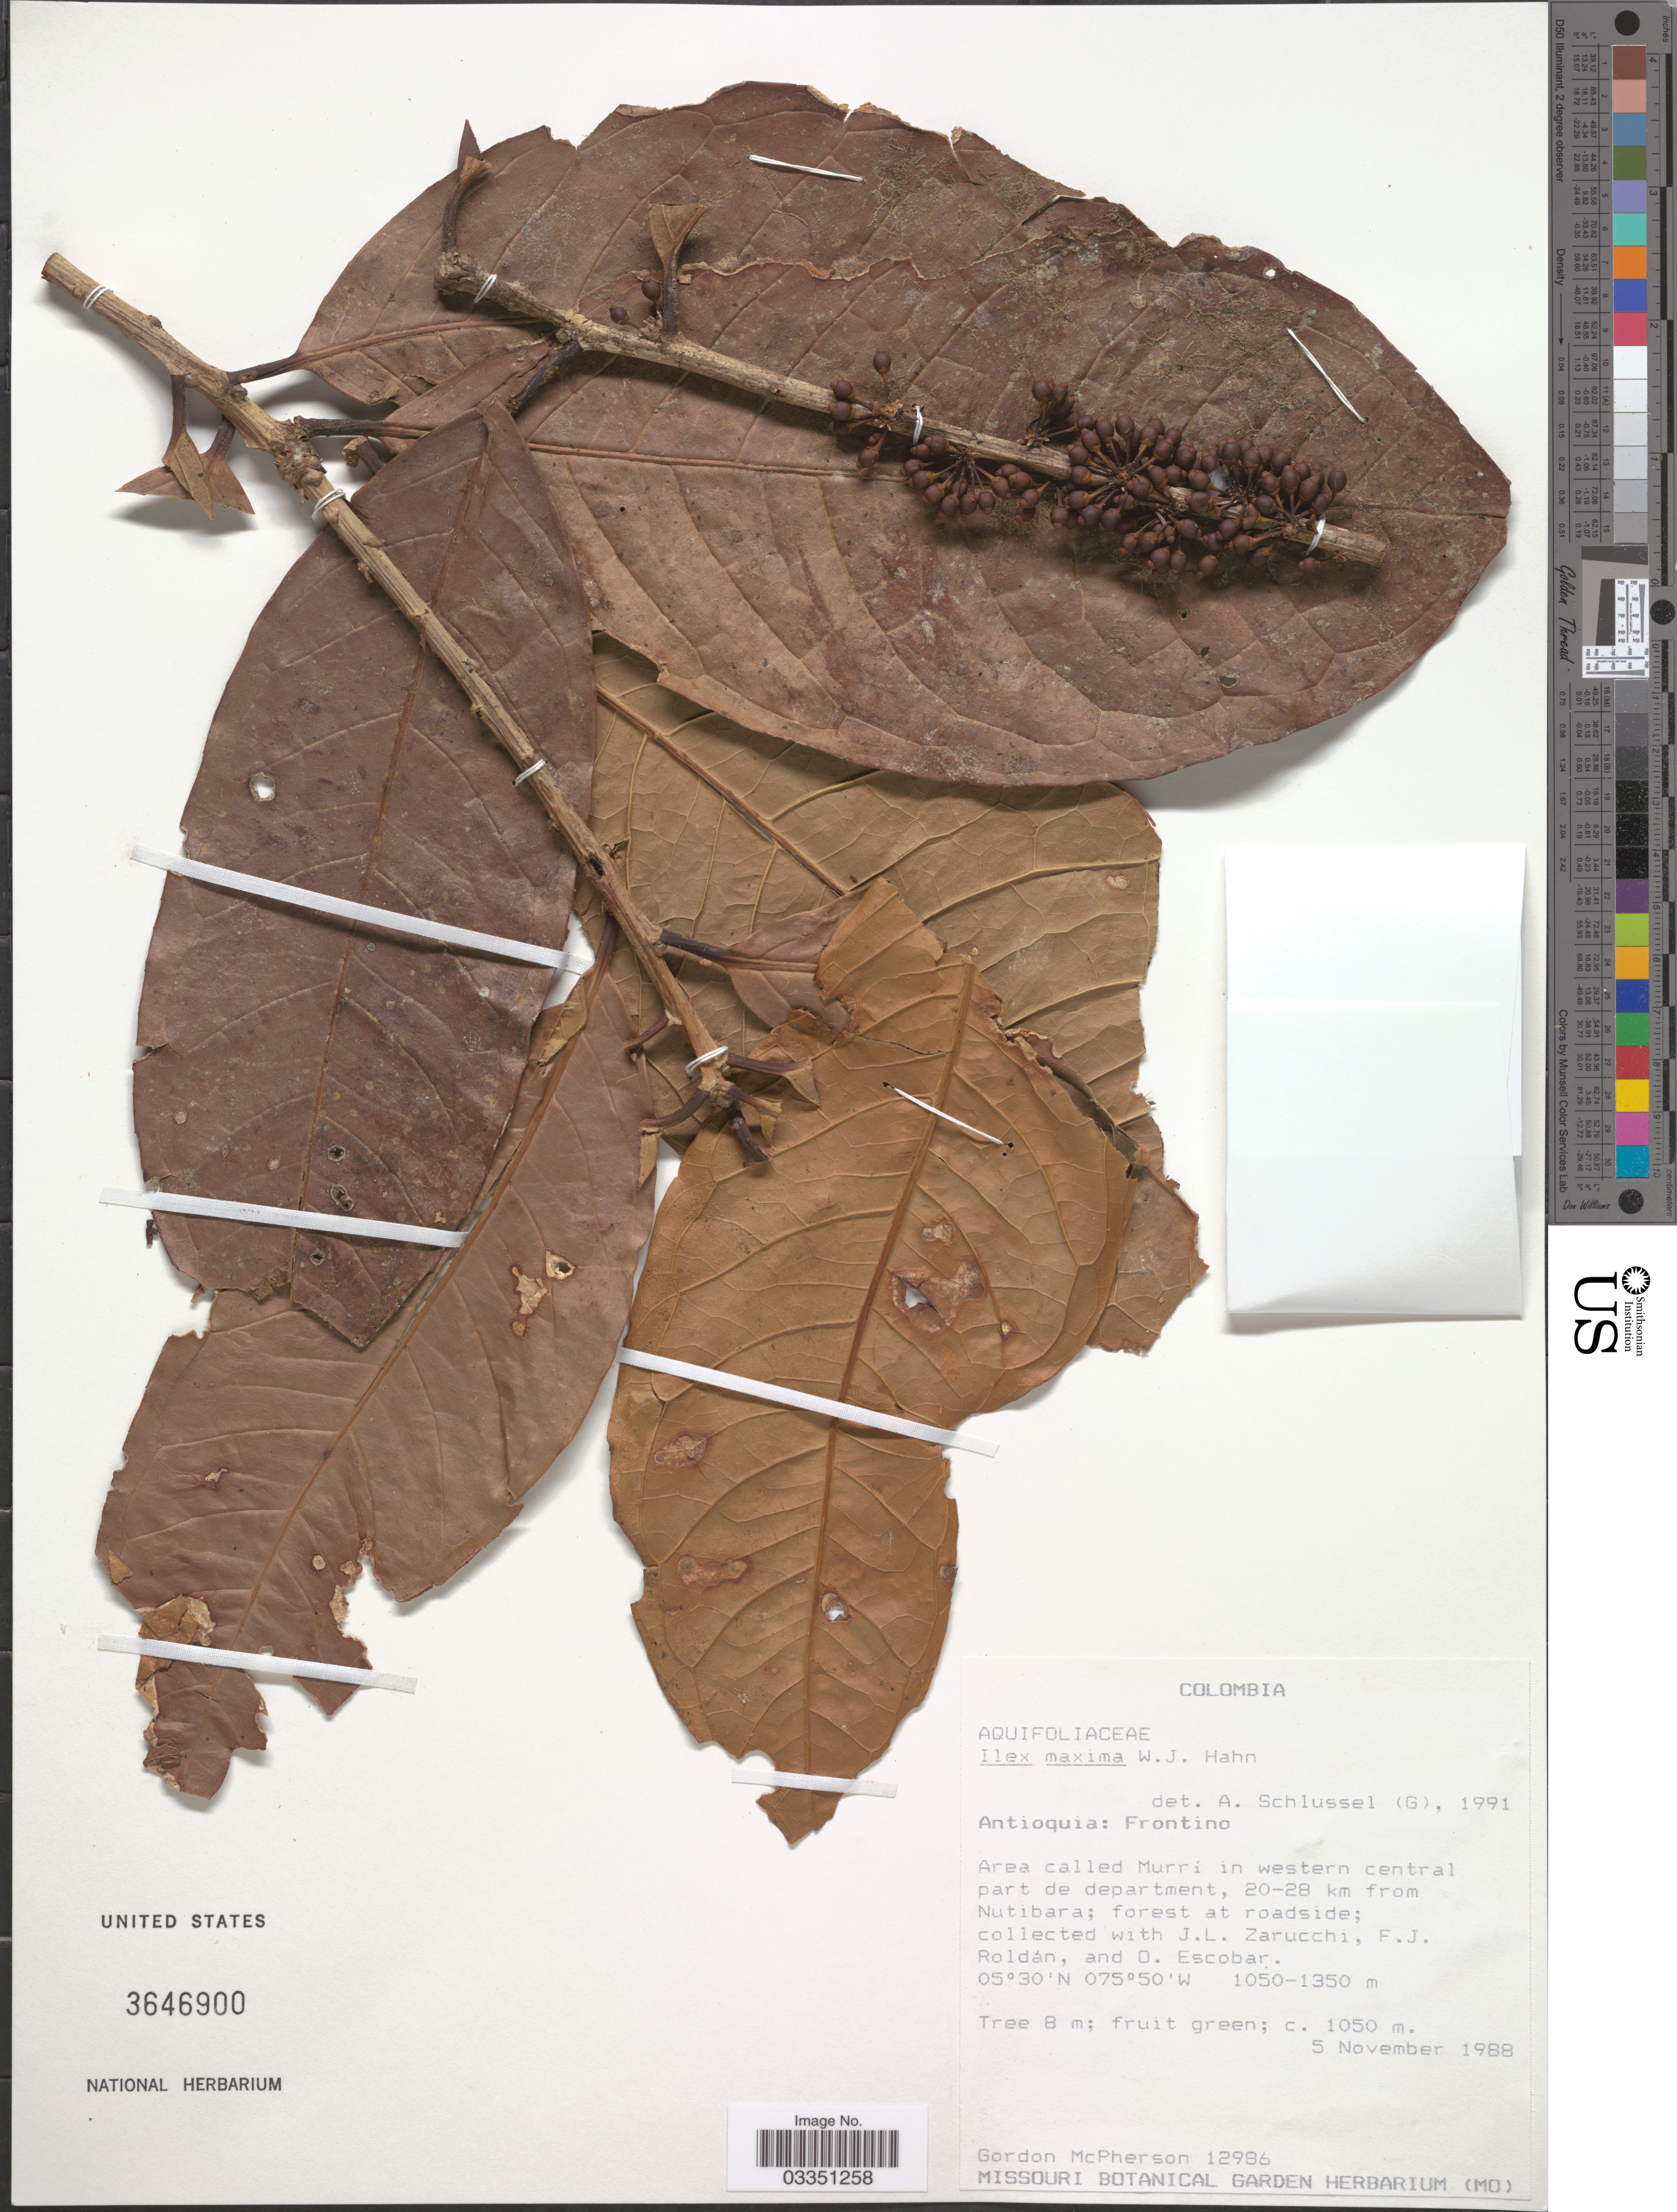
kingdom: Plantae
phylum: Tracheophyta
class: Magnoliopsida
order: Aquifoliales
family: Aquifoliaceae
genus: Ilex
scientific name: Ilex maxima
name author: W.J. Hahn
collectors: G. McPherson, J. L. Zarucchi, F. J. Roldán & O. Escobar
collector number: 12986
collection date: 1988-11-05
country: Colombia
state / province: Antioquia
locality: Frontino. Area called Murri in western central part de department, 20-28 km from Nutibara.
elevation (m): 1050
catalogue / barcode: US 3646900